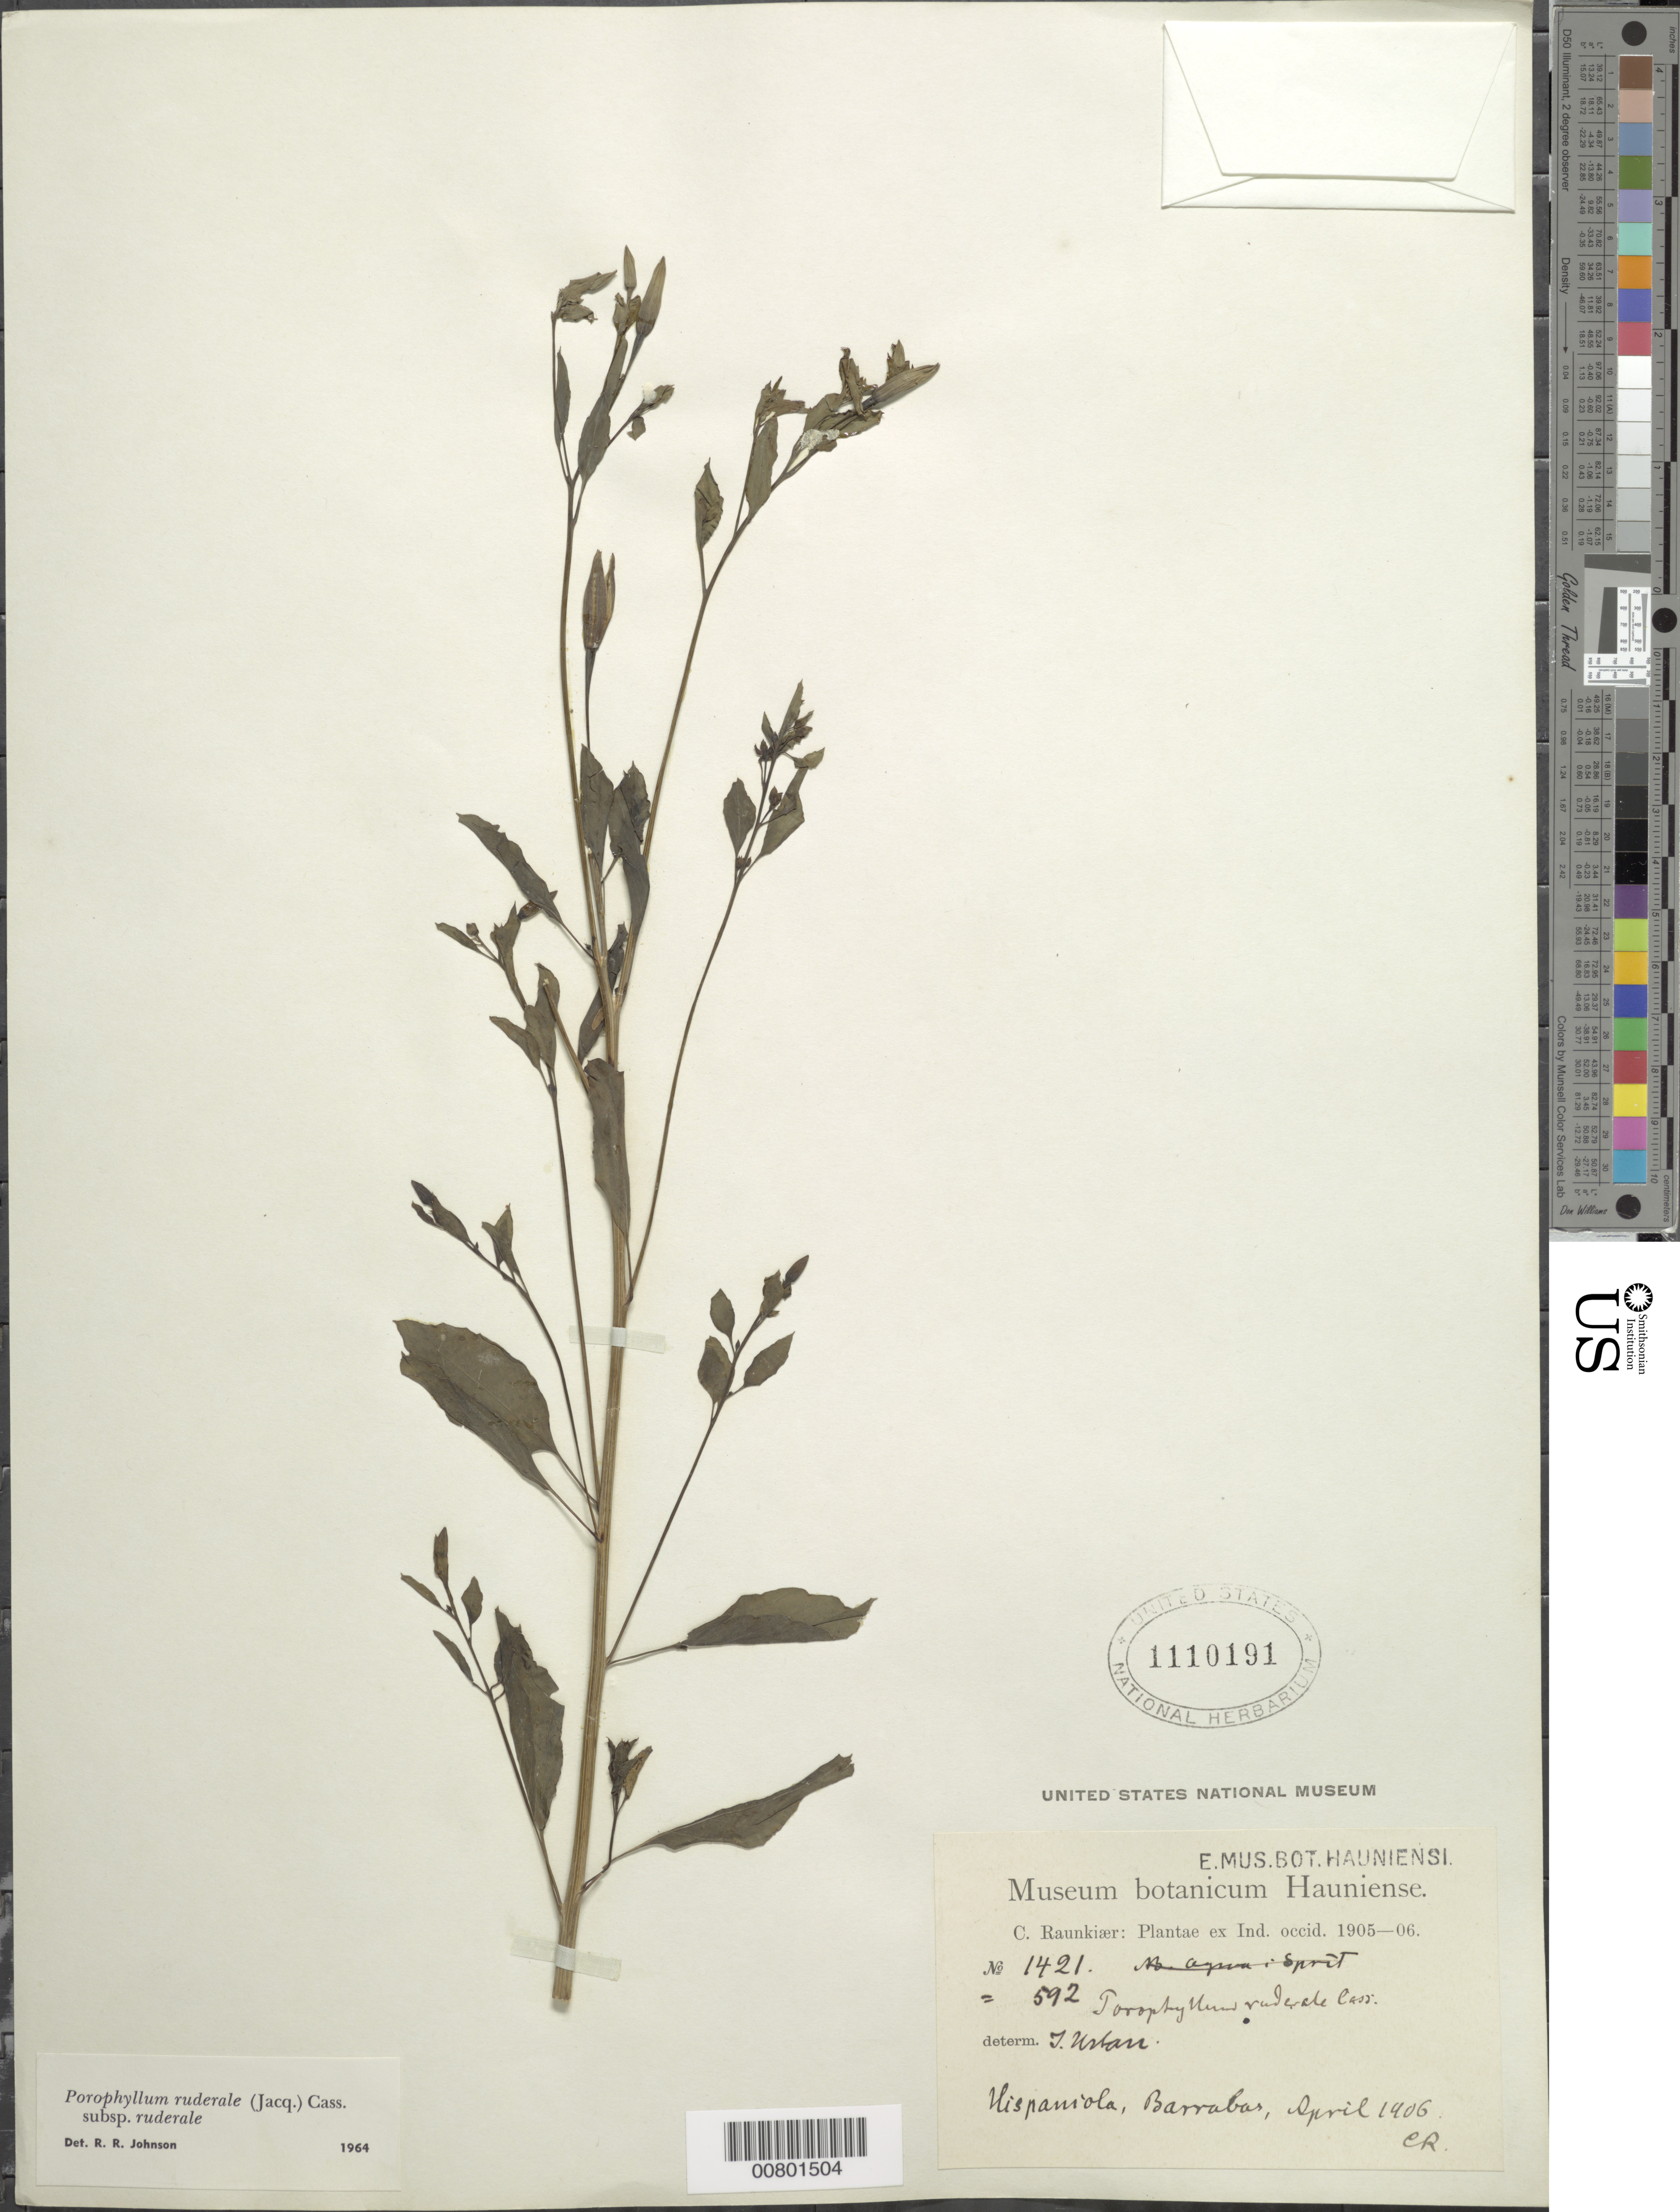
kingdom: Plantae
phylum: Tracheophyta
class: Magnoliopsida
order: Asterales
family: Asteraceae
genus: Porophyllum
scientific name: Porophyllum ruderale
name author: (Jacq.) Cass.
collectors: C. C. Raunkiaer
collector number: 1421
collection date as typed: Apr 1905 to -- --- 1906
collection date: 1905-04/1906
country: Dominican Republic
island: Hispaniola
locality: Barrabas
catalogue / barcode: US 1110191